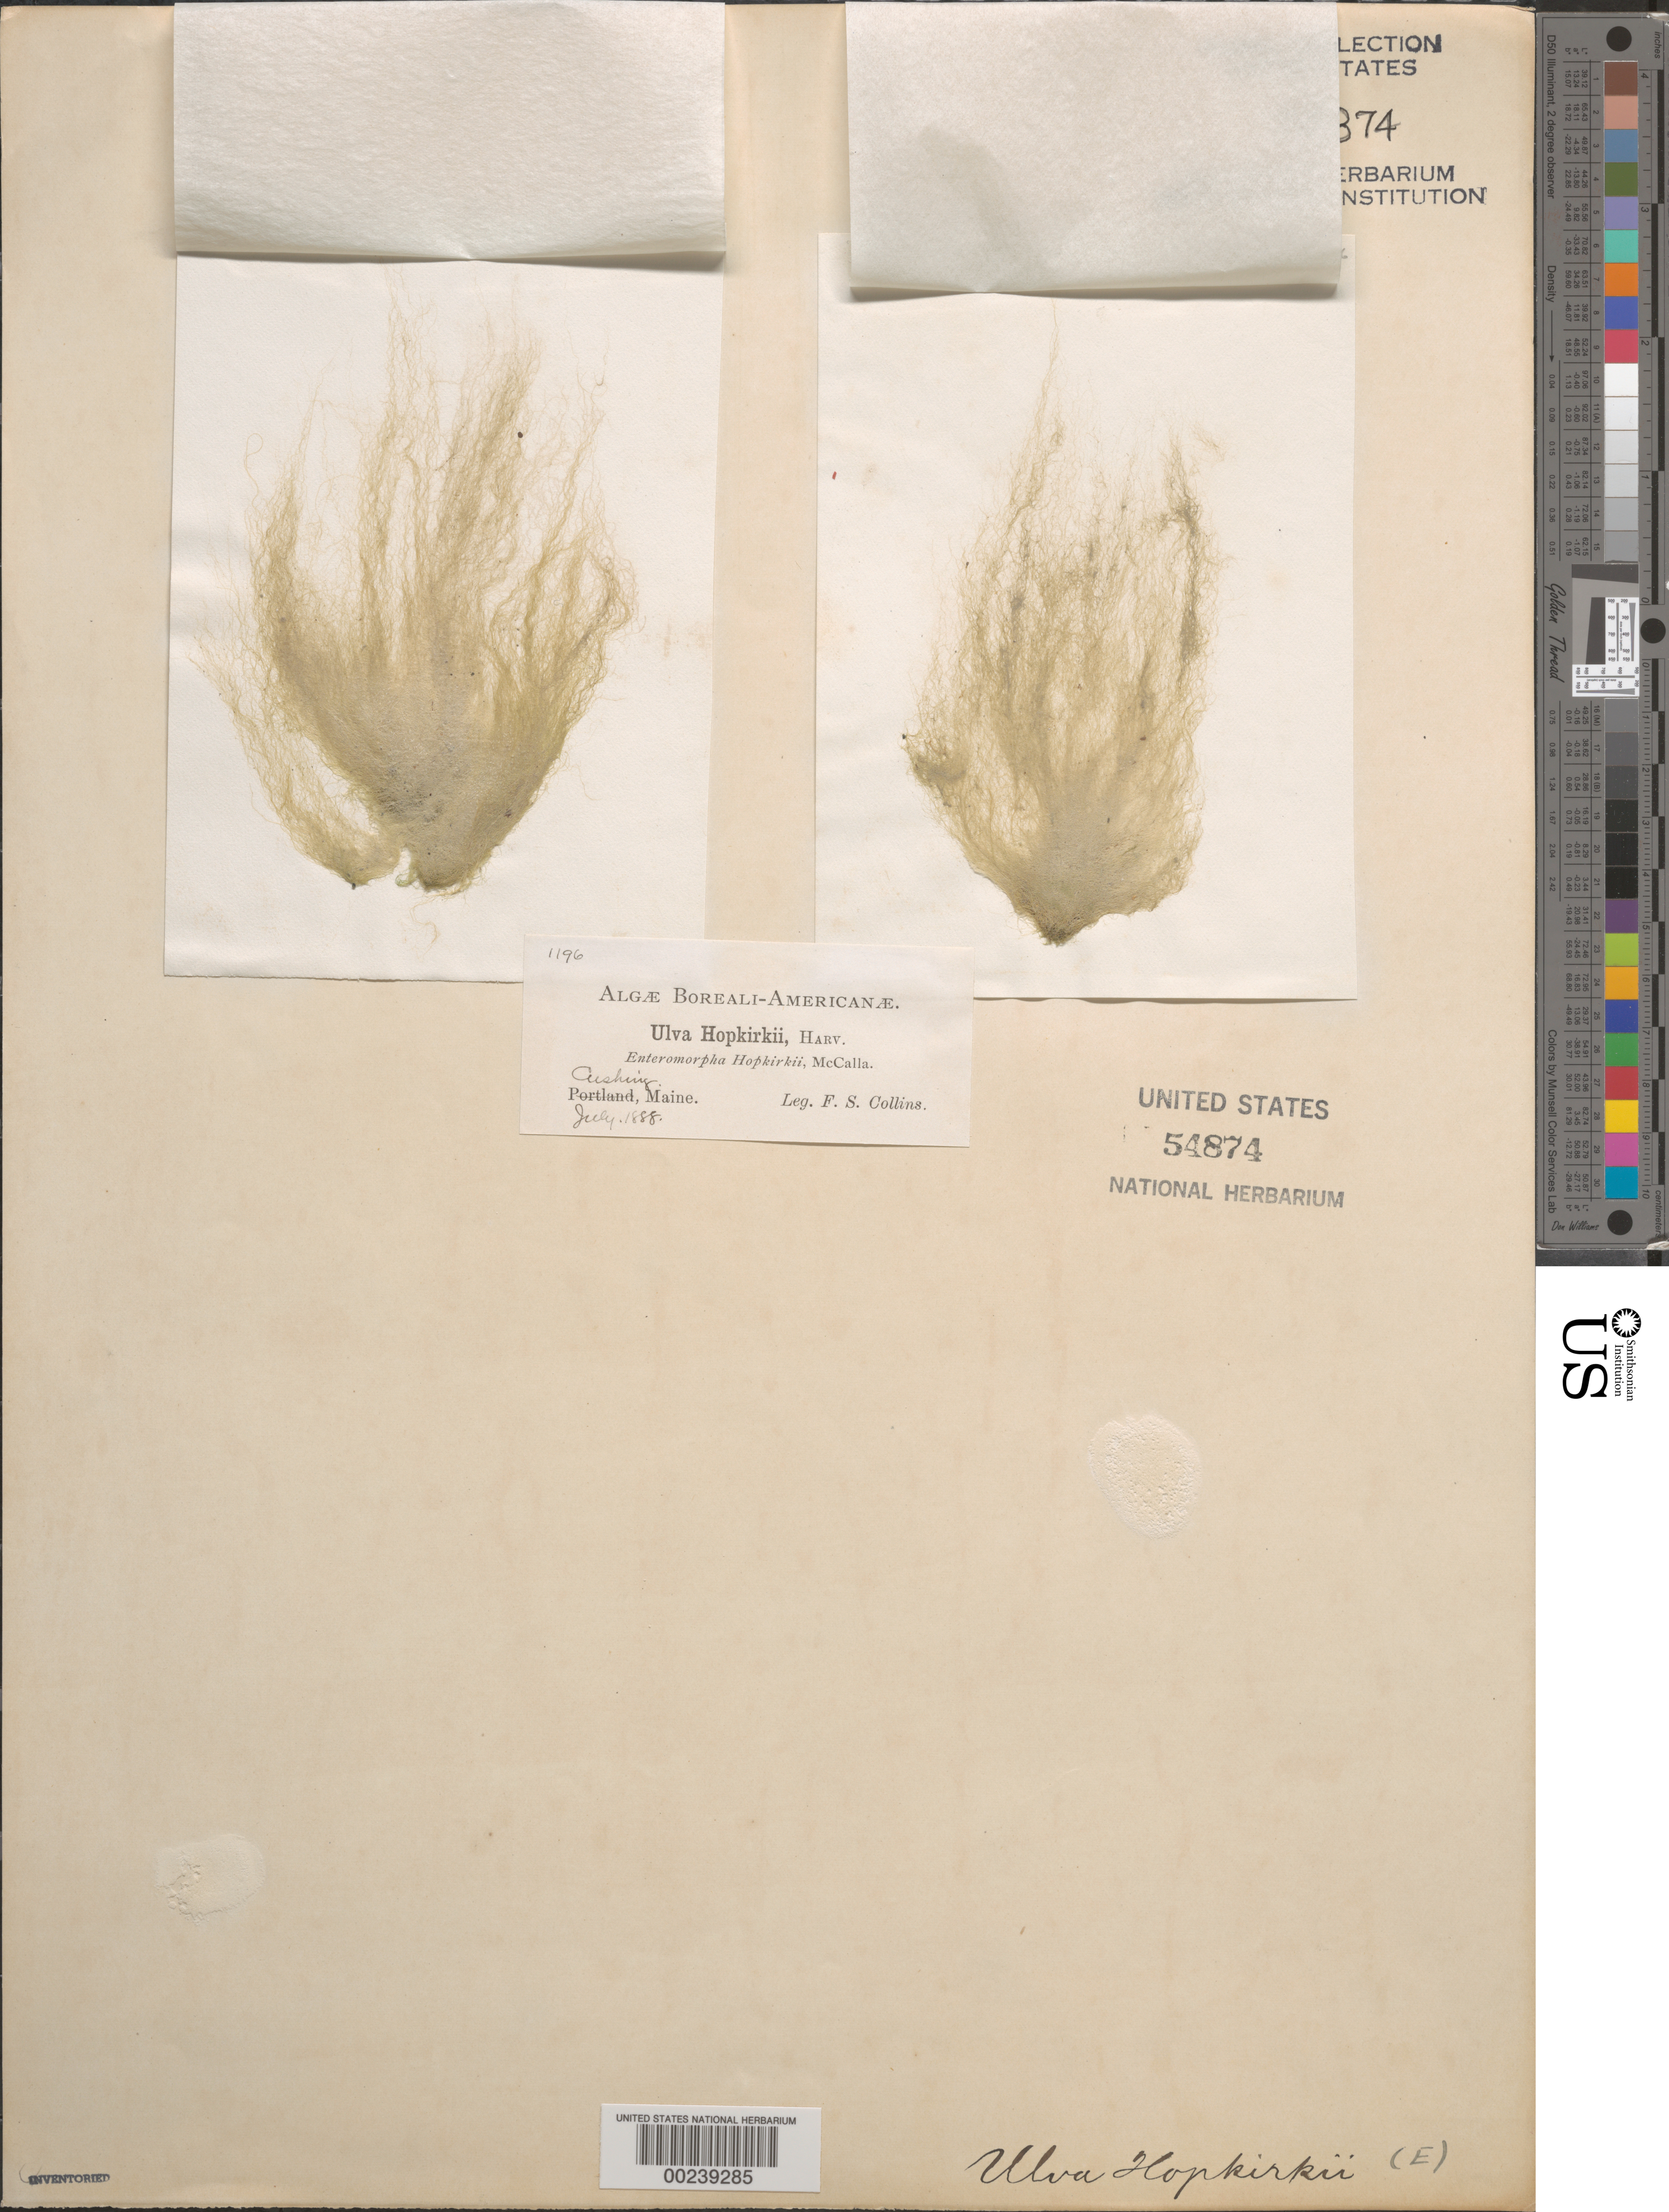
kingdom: Plantae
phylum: Chlorophyta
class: Ulvophyceae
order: Ulvales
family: Ulvaceae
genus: Ulva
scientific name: Ulva paradoxa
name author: C. Agardh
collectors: F. Collins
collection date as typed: Jul 1888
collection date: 1888-07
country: United States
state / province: Maine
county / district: Knox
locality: Cushing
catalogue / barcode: US 54874